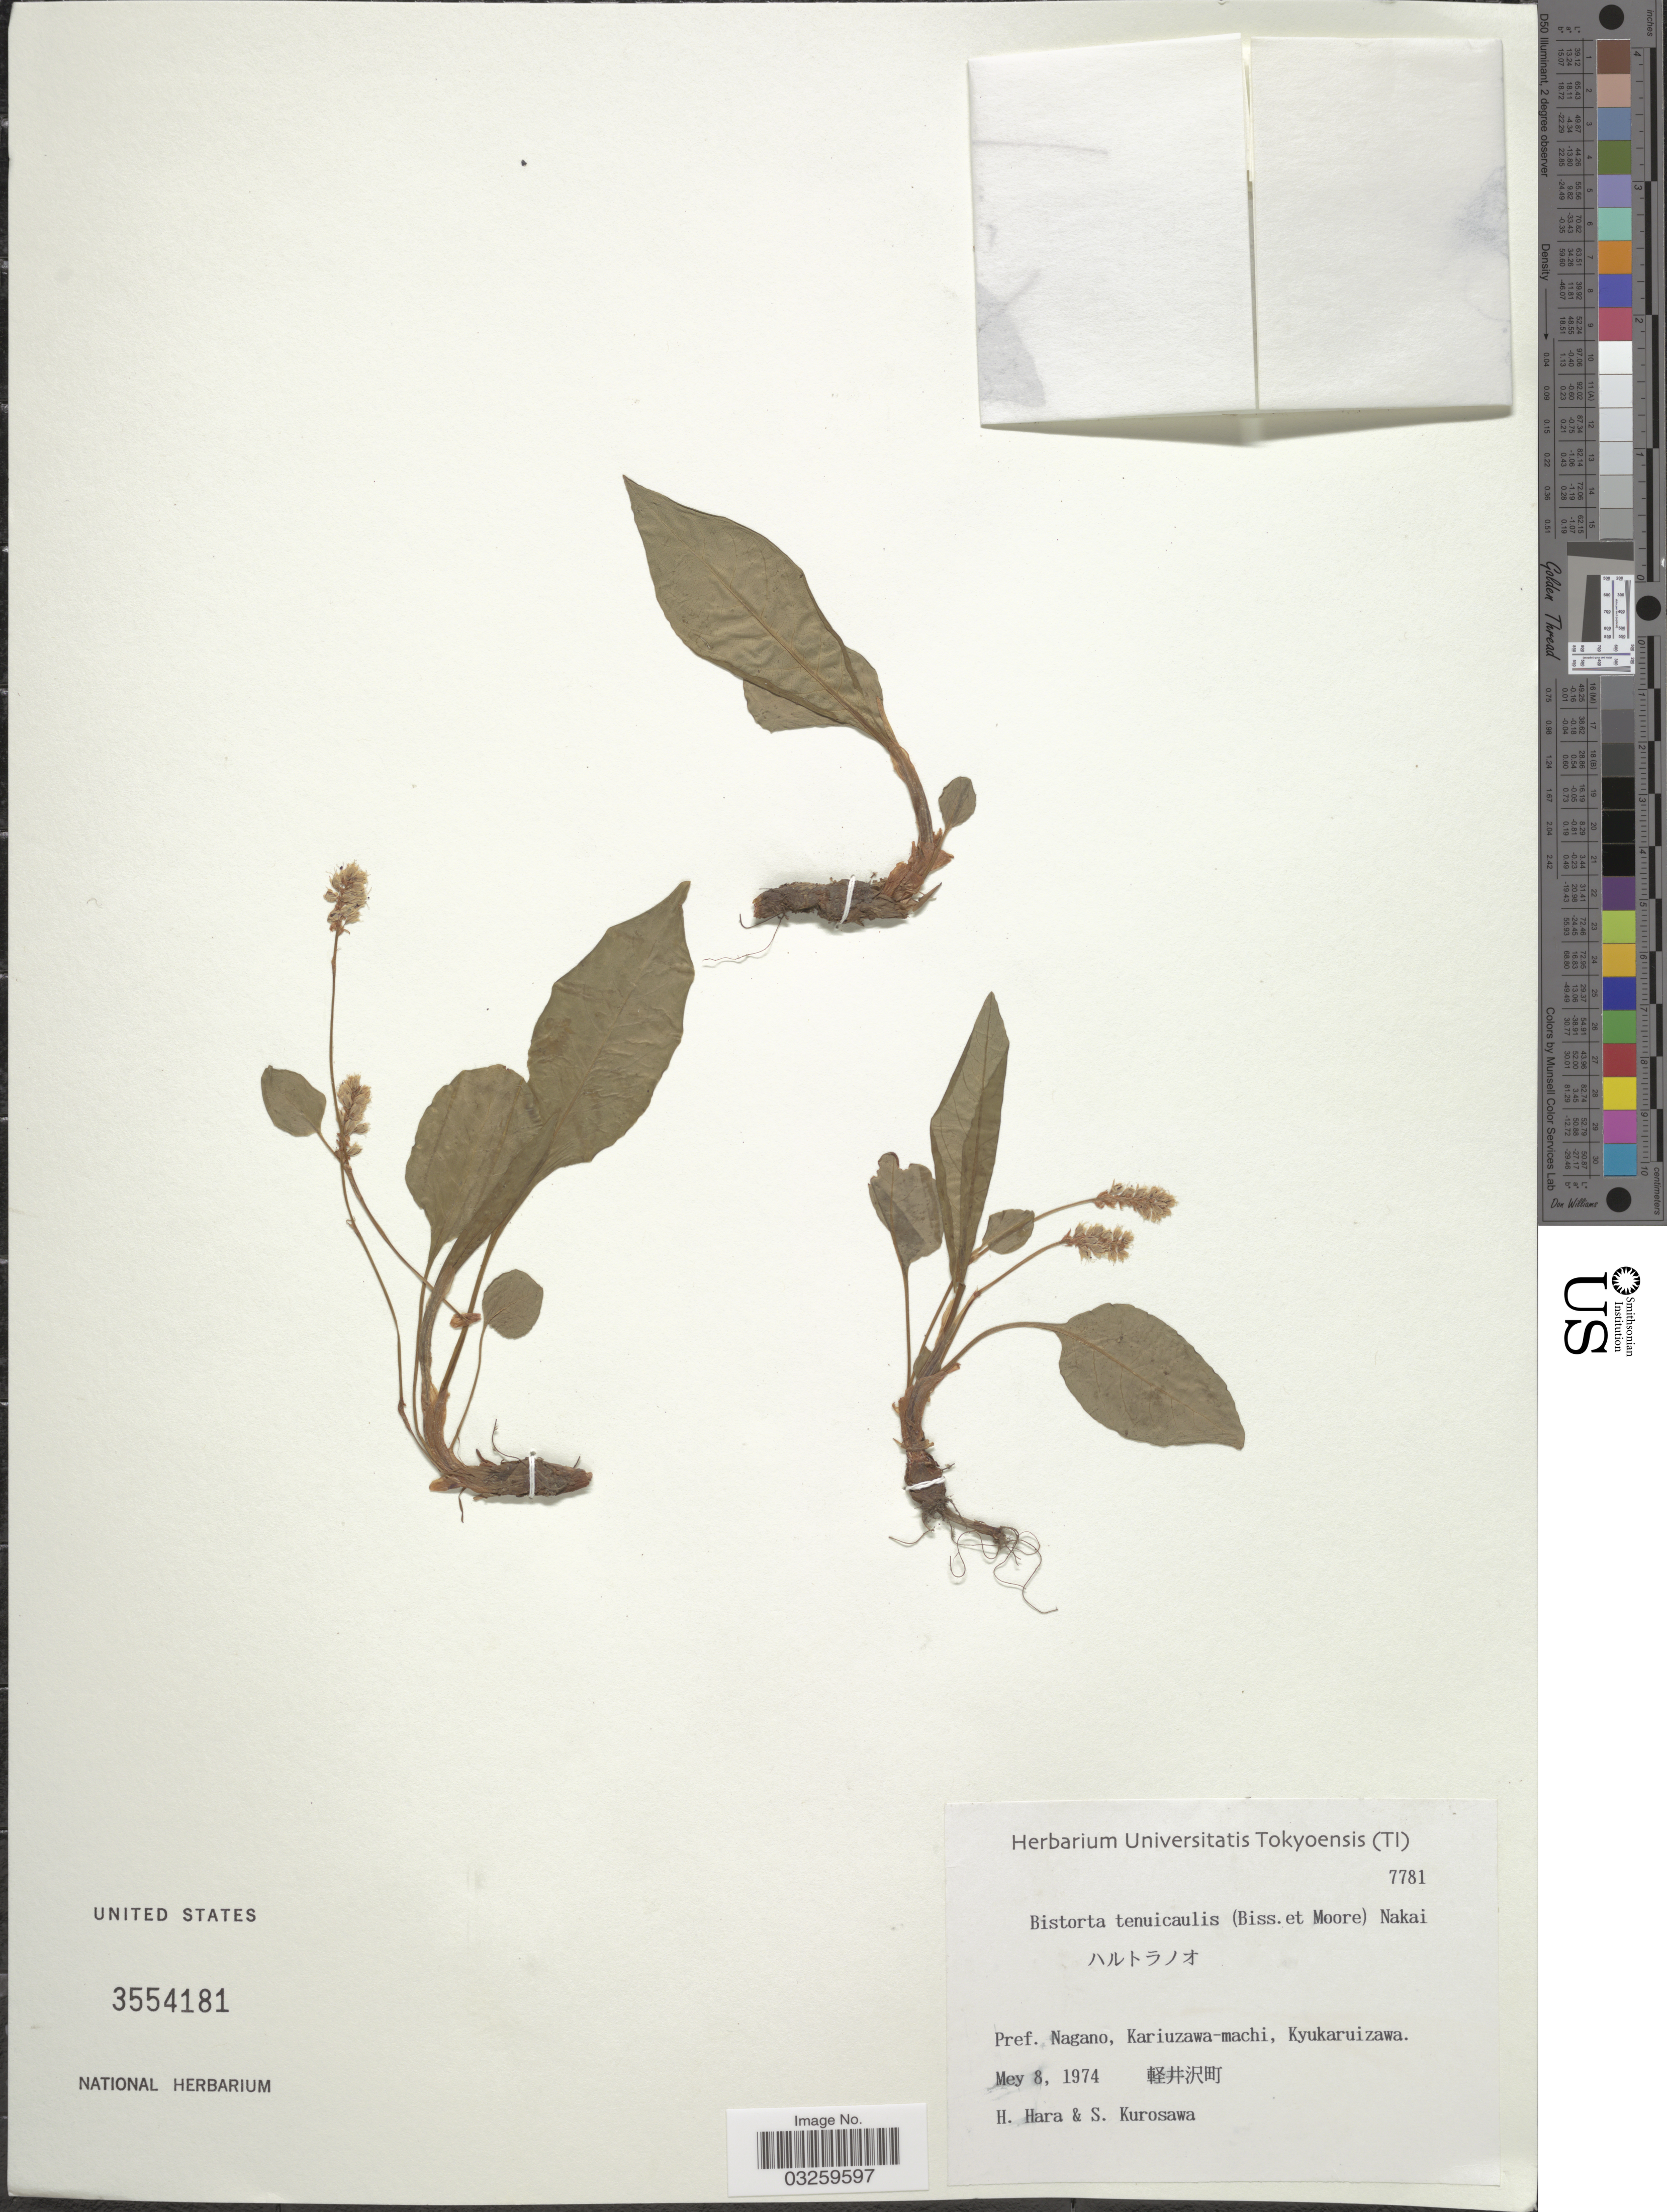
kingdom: Plantae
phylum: Tracheophyta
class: Magnoliopsida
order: Caryophyllales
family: Polygonaceae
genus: Bistorta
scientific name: Bistorta tenuicaulis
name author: (Bisset & S. Moore) Nakai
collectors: H. Hara & S. Kurosawa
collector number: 7781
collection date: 1974-05-08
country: Japan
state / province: Nagano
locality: Pref. Nagano, Kariuzawa-machi, Kyukaruizawa.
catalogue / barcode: US 3554181